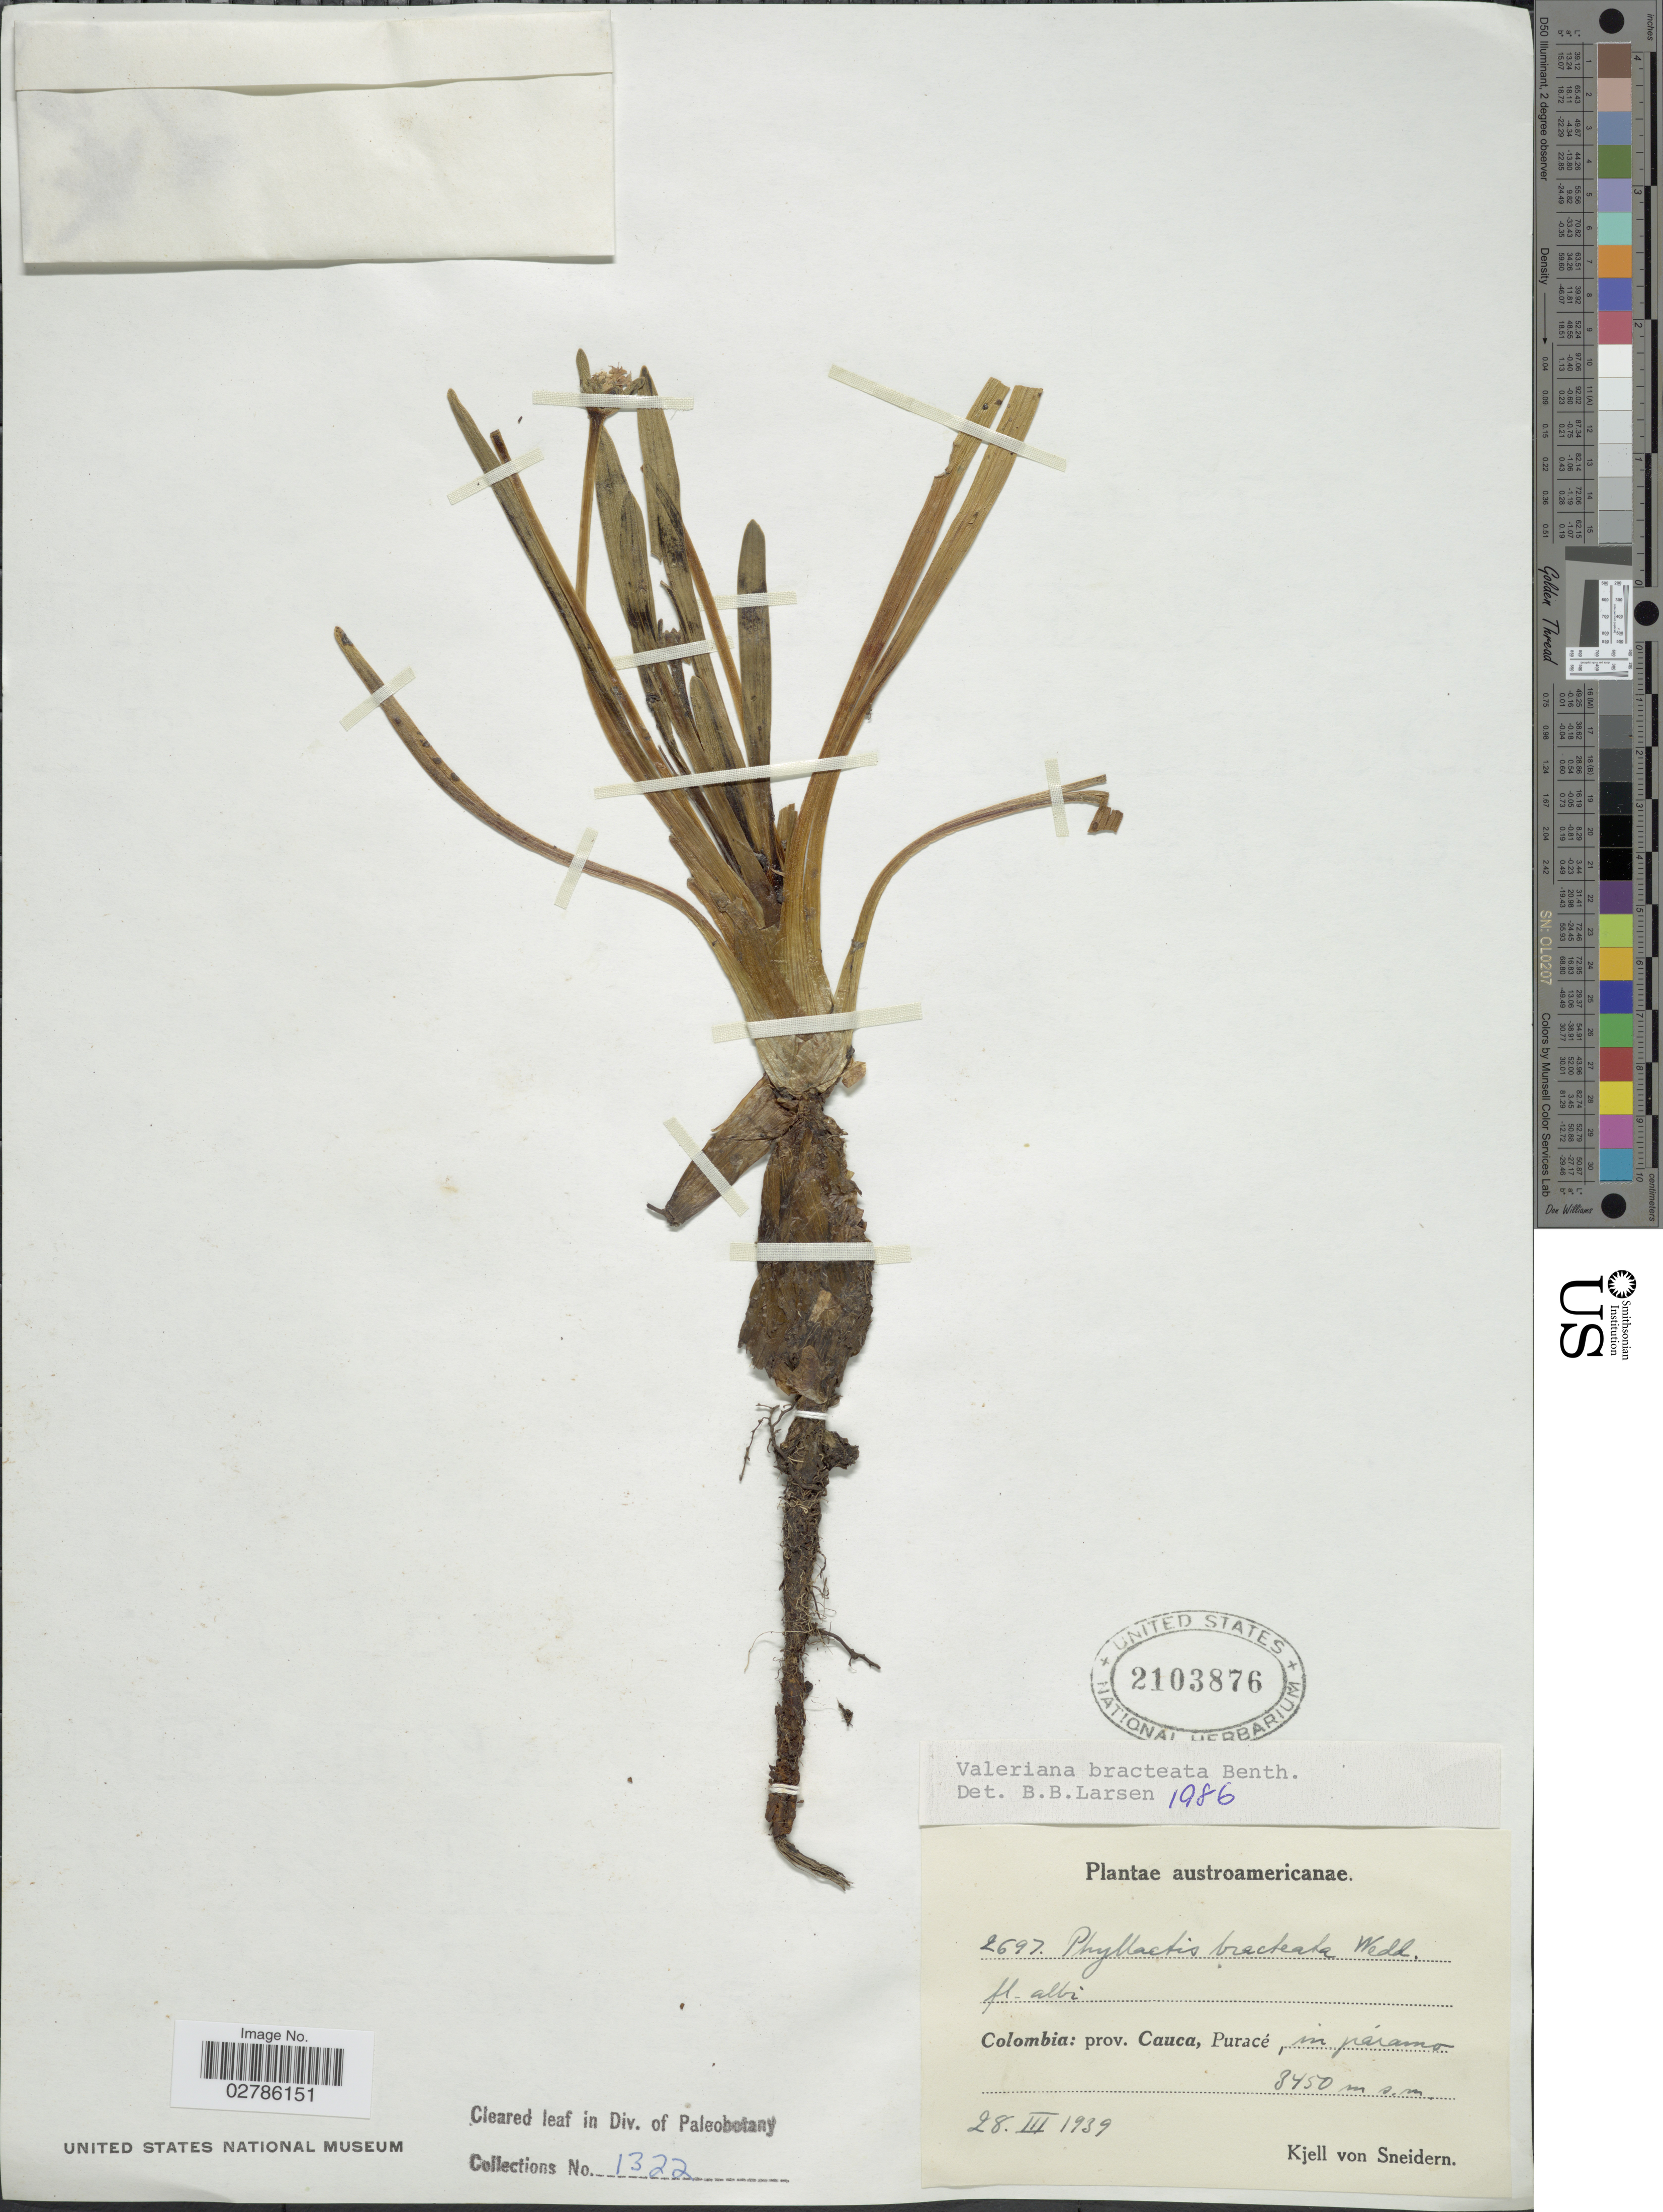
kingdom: Plantae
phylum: Tracheophyta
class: Magnoliopsida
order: Dipsacales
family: Caprifoliaceae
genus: Phyllactis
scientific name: Phyllactis bracteata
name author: (Benth.) Wedd.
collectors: K. von Sneidern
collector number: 2697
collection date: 1939-03-28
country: Colombia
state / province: Cauca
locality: Puracé, in páramo.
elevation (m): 3450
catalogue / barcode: US 2103876